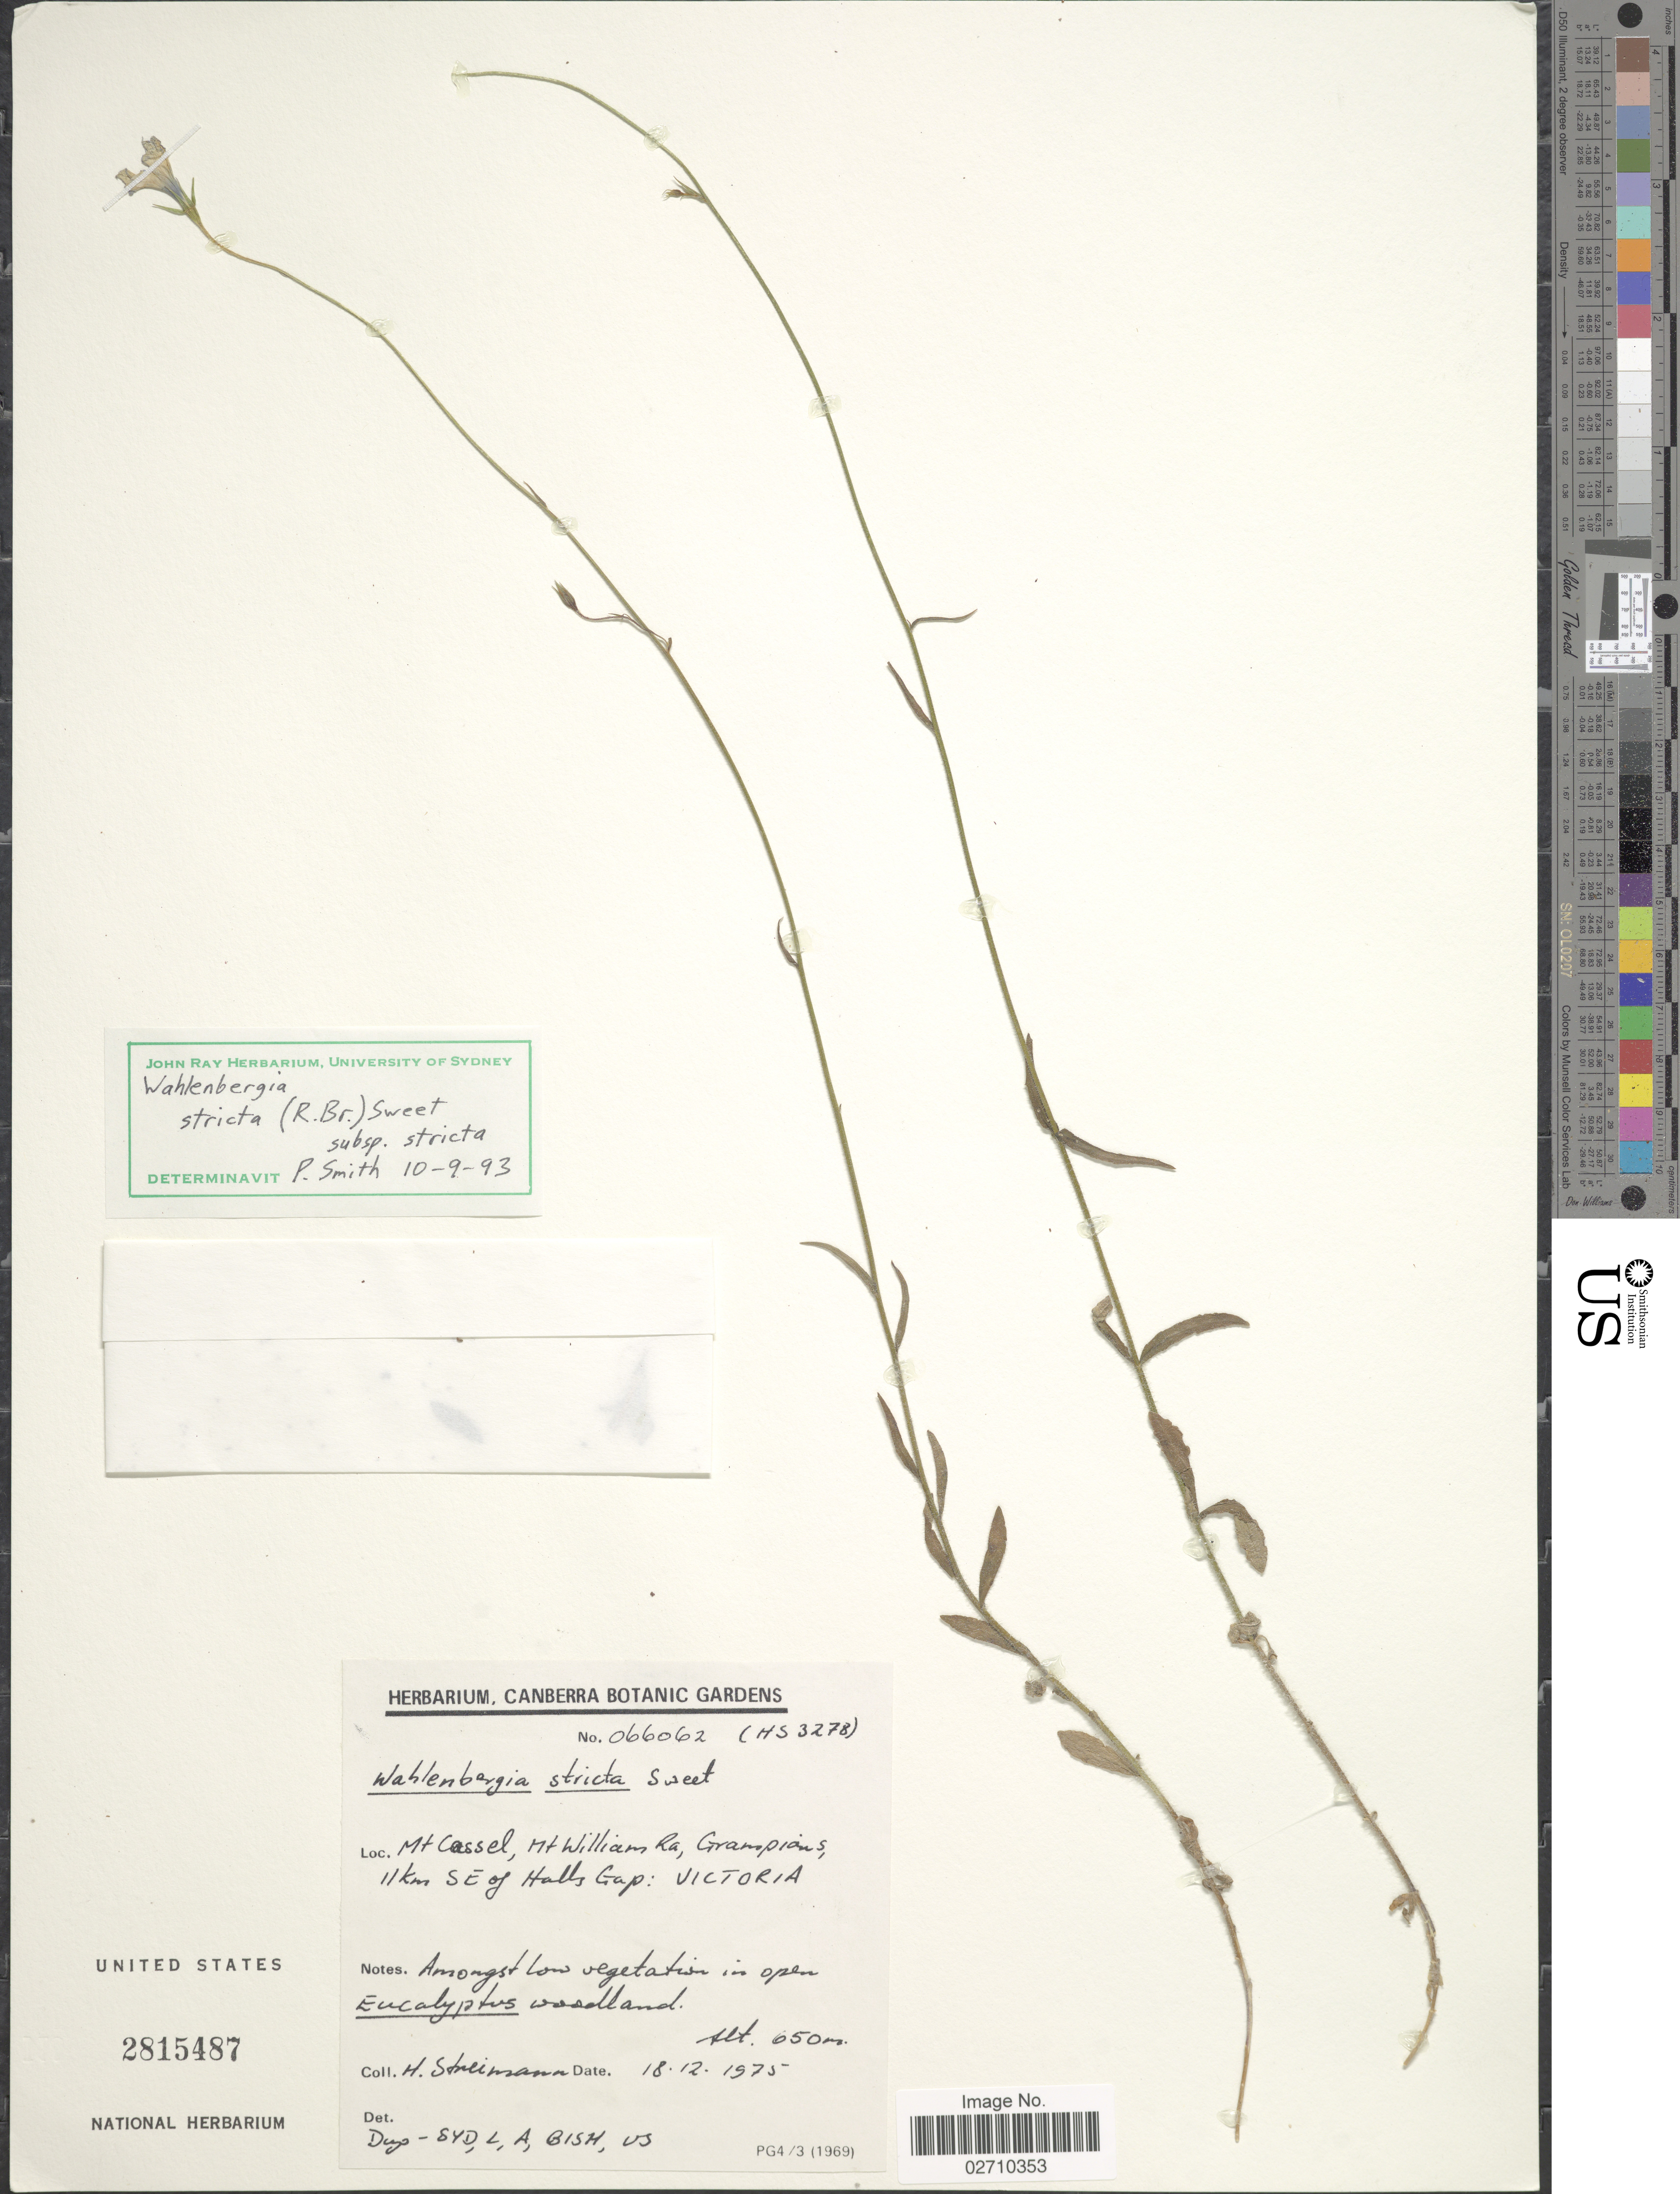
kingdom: Plantae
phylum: Tracheophyta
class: Magnoliopsida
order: Asterales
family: Campanulaceae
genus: Wahlenbergia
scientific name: Wahlenbergia stricta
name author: (R. Br.) Sweet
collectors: H. Streimann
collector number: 066062/HS3278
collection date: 1975-12-18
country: Australia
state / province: Victoria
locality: Mt Cassel, Mt William Ra, Grampians, 11 km SE of Halls Gap: Victoria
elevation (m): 650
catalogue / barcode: US 2815487